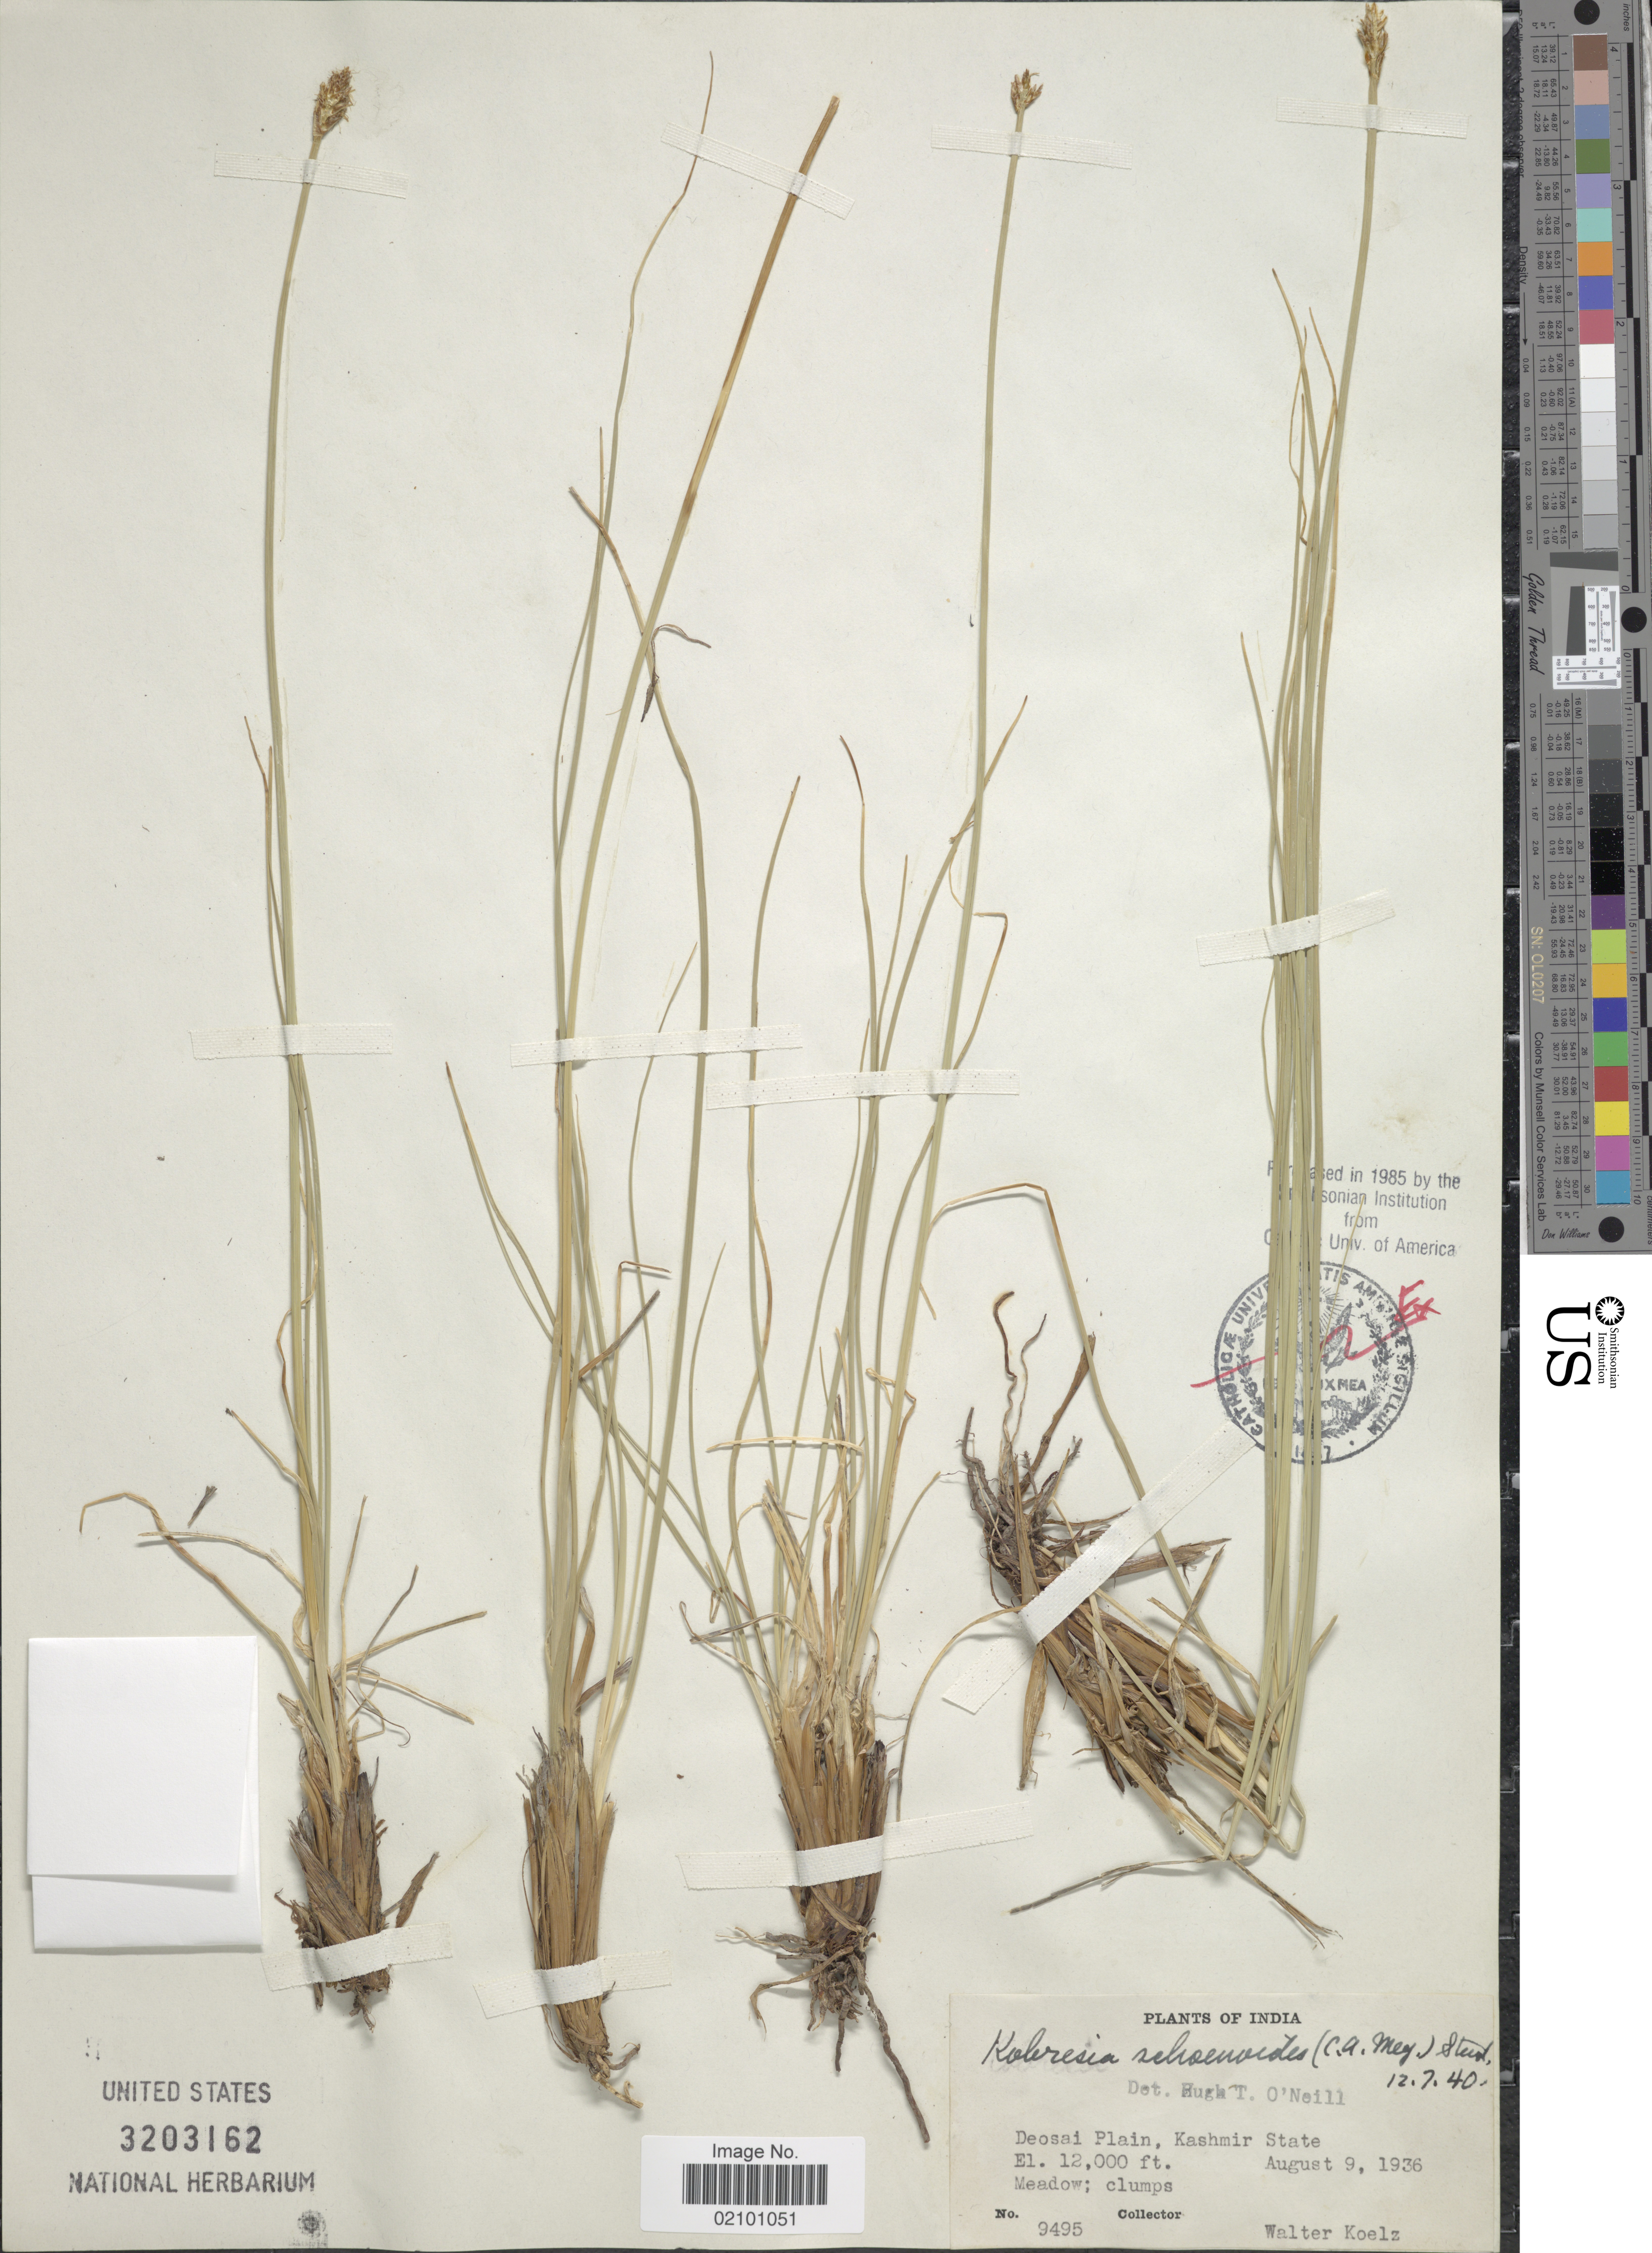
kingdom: Plantae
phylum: Tracheophyta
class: Liliopsida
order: Poales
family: Cyperaceae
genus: Carex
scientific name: Carex deasyi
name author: (C.B. Clarke) O. Yano & S.R. Zhang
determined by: Strong, M. T., (US), Smithsonian Institution - National Museum of Natural History (UNITED STATES)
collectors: W. N. Koelz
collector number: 9495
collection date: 1936-08-09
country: India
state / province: Jammu and Kashmir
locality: Deosai Plain, Kashmir State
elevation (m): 3658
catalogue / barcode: US 3203162